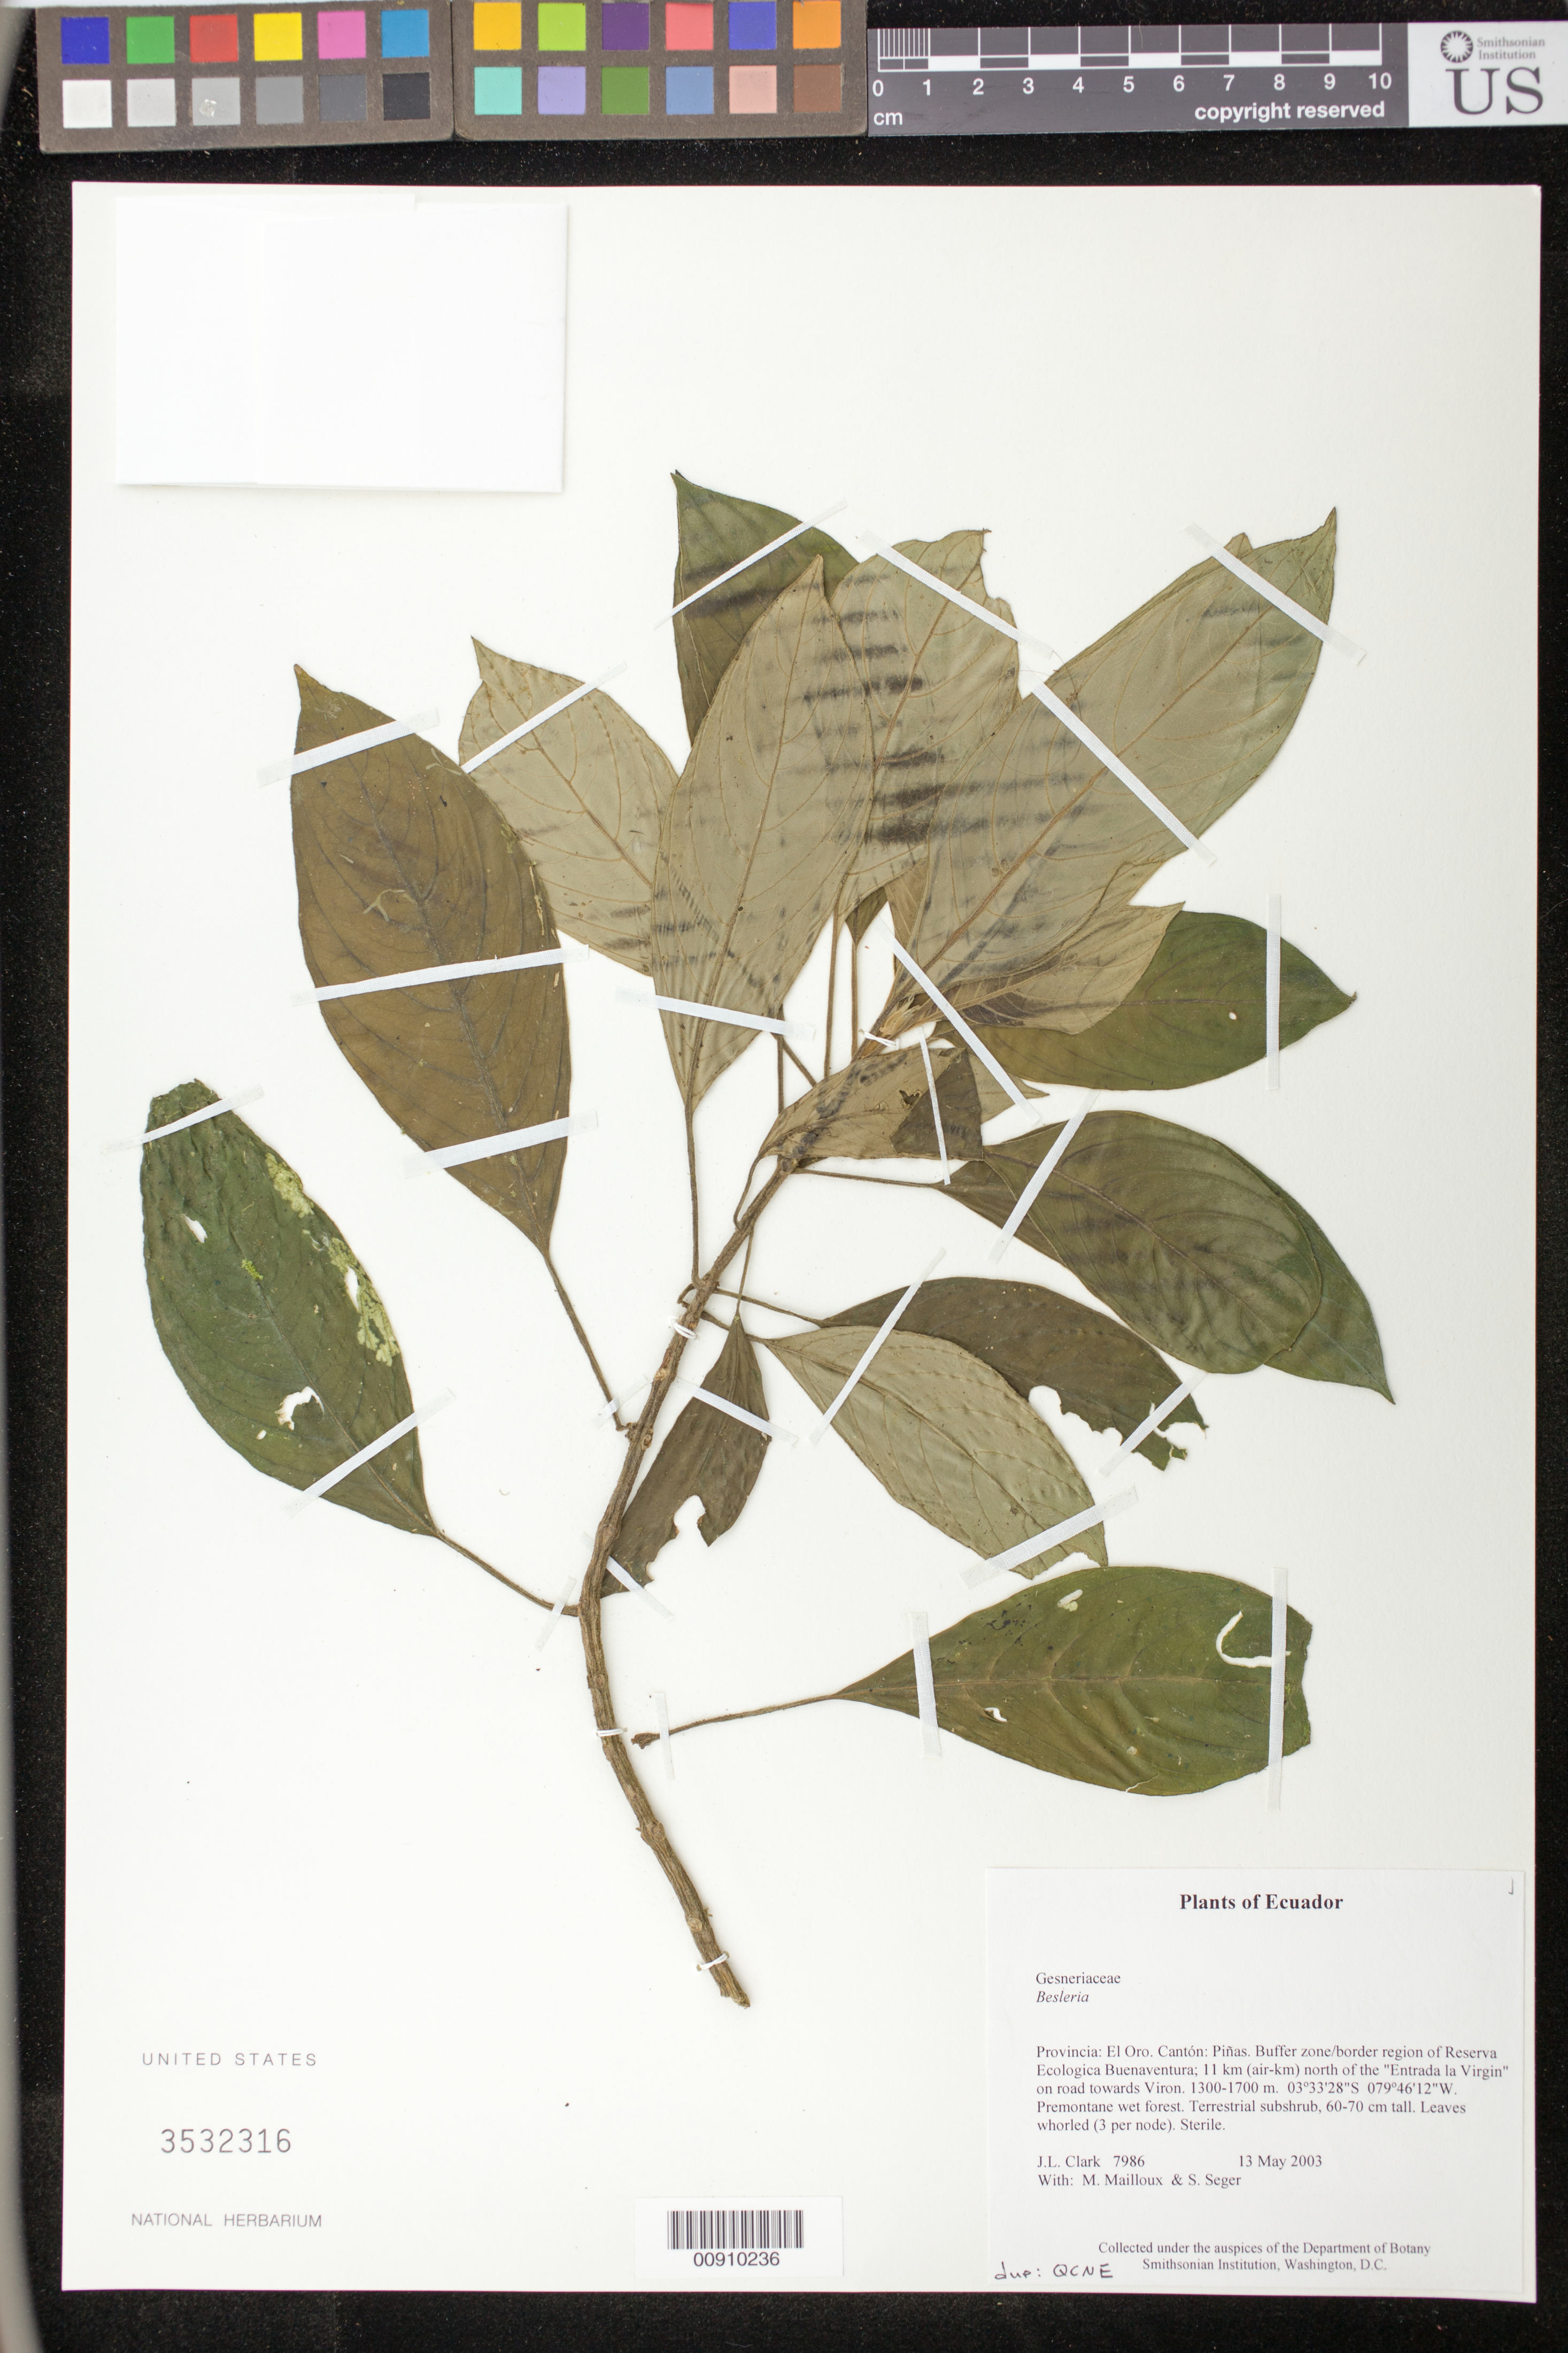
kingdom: Plantae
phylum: Tracheophyta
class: Magnoliopsida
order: Lamiales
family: Gesneriaceae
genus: Besleria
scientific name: Besleria sp.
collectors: J. L. Clark, M. Mailloux & S. Seger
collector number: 7986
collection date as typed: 13 May 2003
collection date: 2003-05-13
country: Ecuador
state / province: El Oro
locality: Piñas. Buffer zone/border region of Reserva Ecologica Buenaventura; 11 km (air-km) north of the "Entrada la Virgin" on road towards Viron.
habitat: Premontane wet forest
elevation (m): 1300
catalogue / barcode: US 3532316